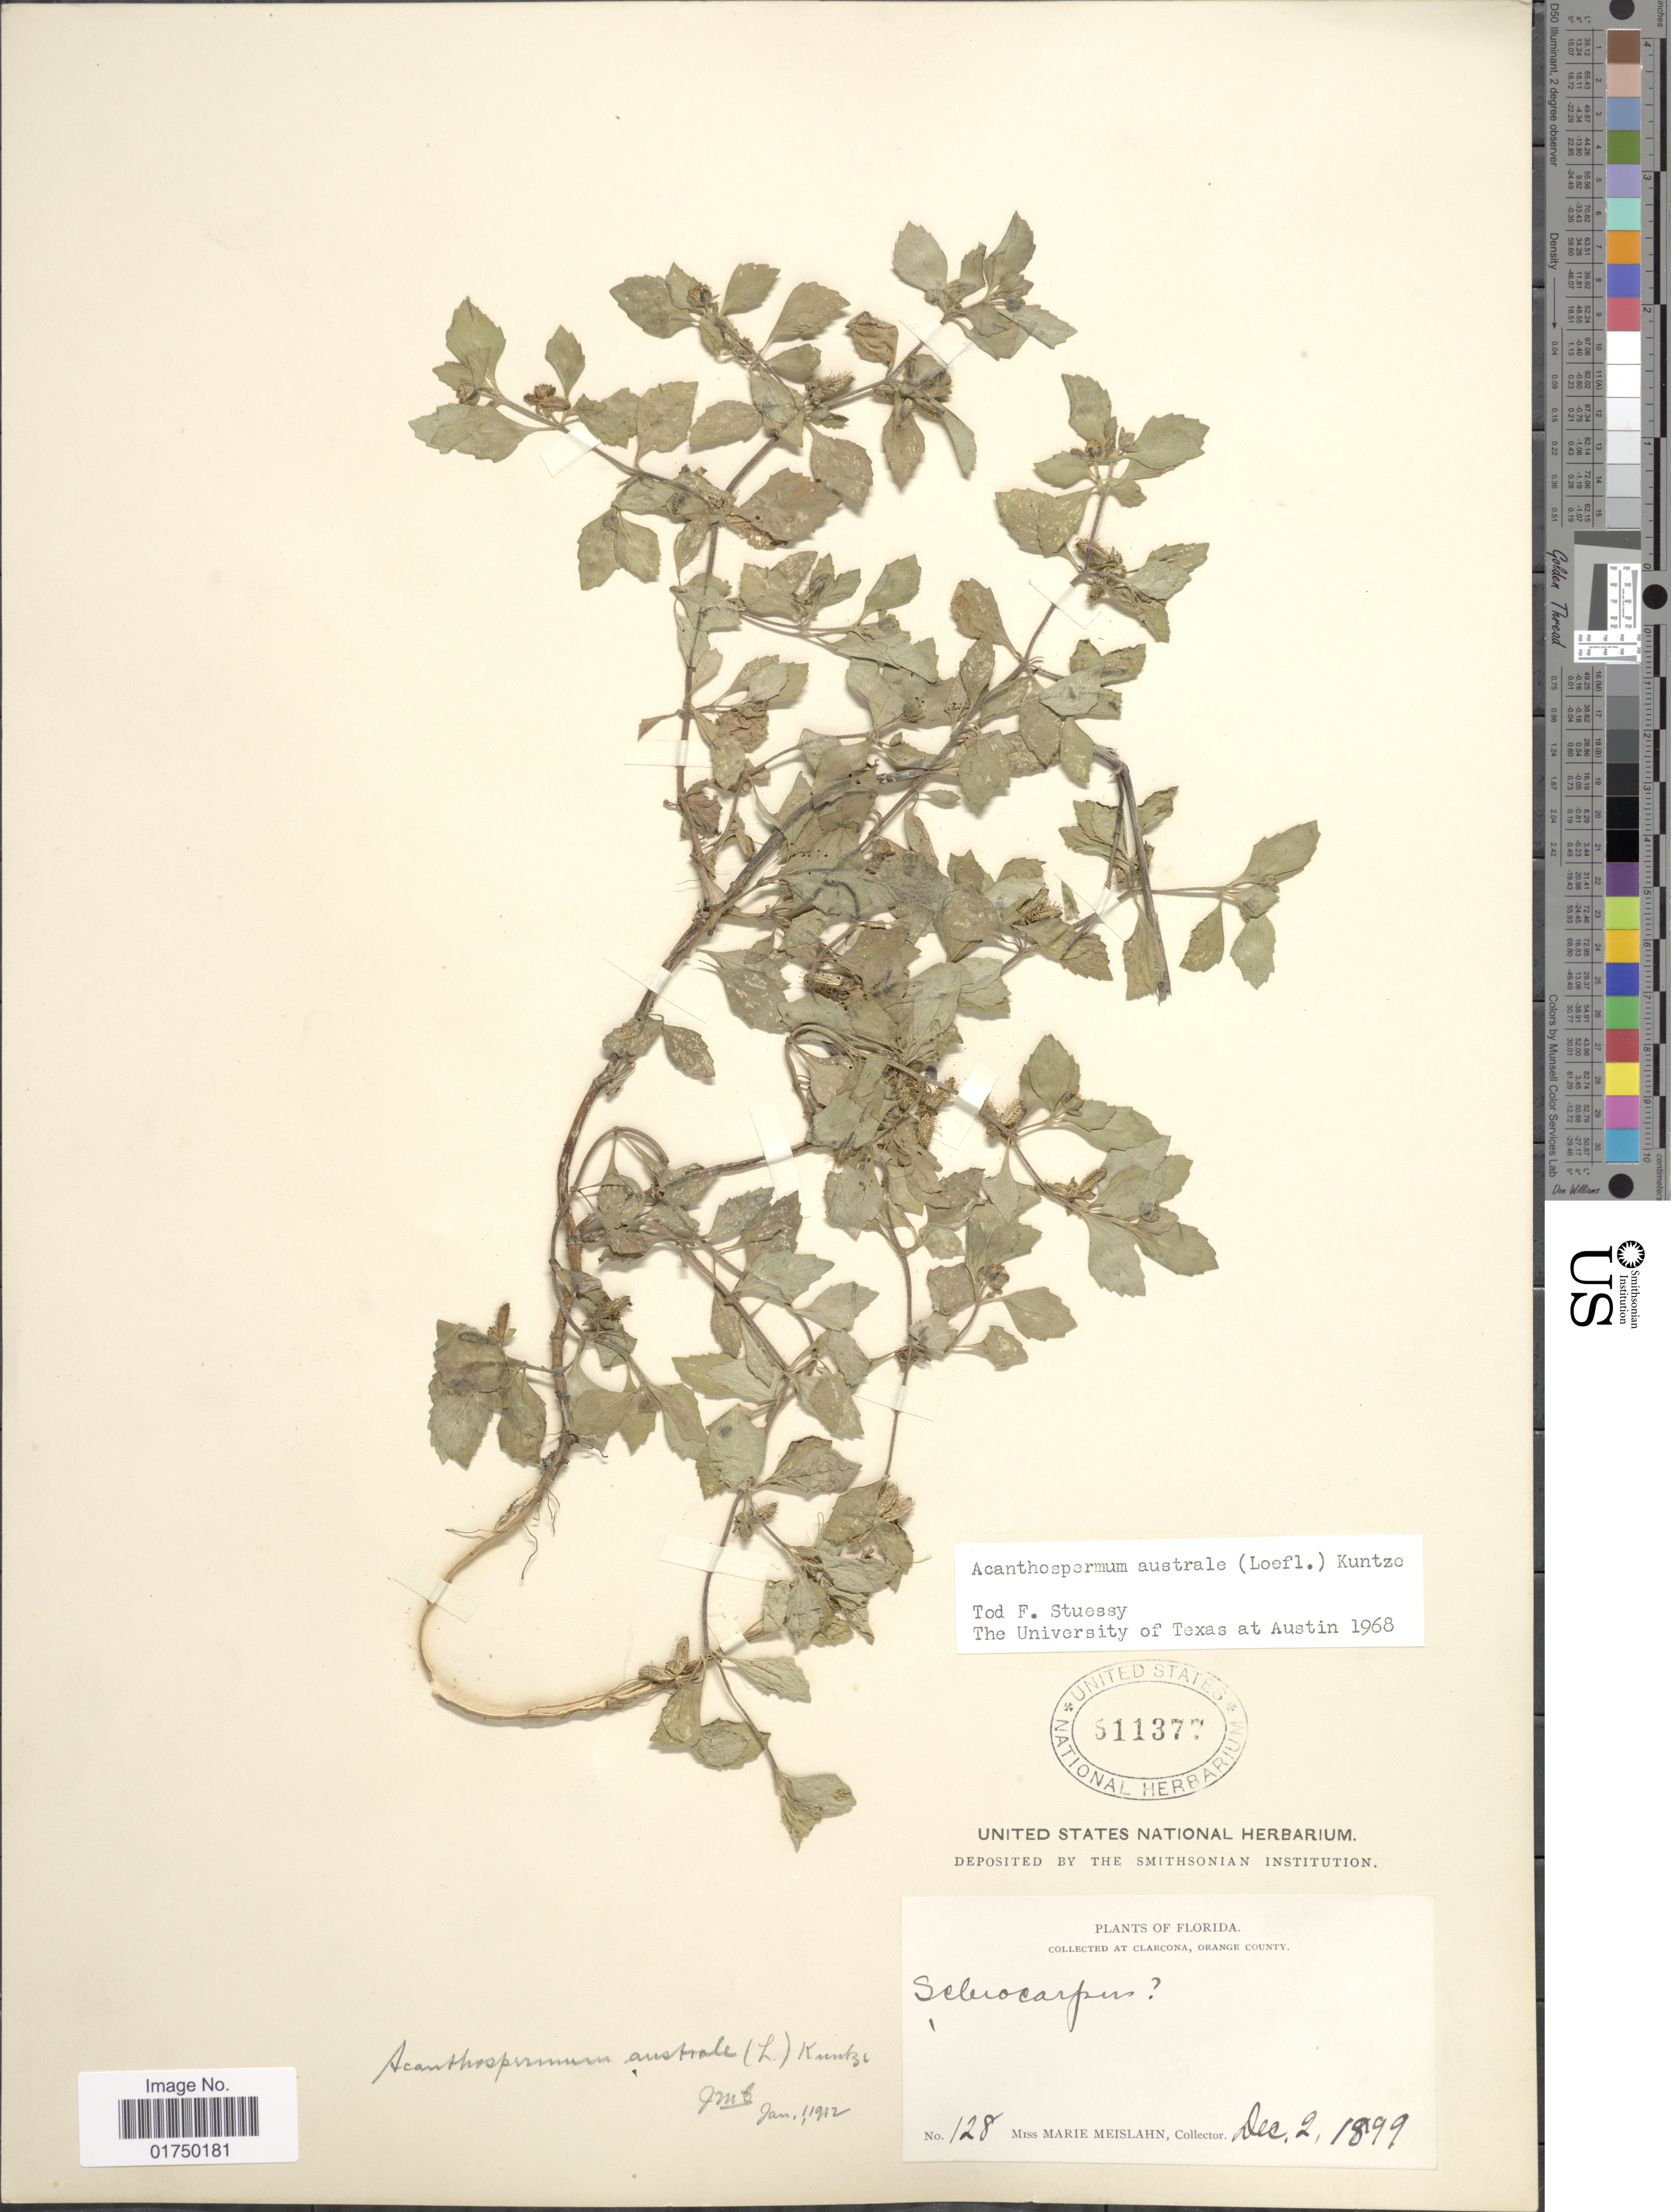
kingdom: Plantae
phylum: Tracheophyta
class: Magnoliopsida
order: Asterales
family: Asteraceae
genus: Acanthospermum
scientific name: Acanthospermum australe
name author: (Loefl.) Kuntze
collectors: M. Meislahn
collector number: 128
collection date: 1899-12-02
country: United States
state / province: Florida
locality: At Clarcona, Orange County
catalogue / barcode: US 511377